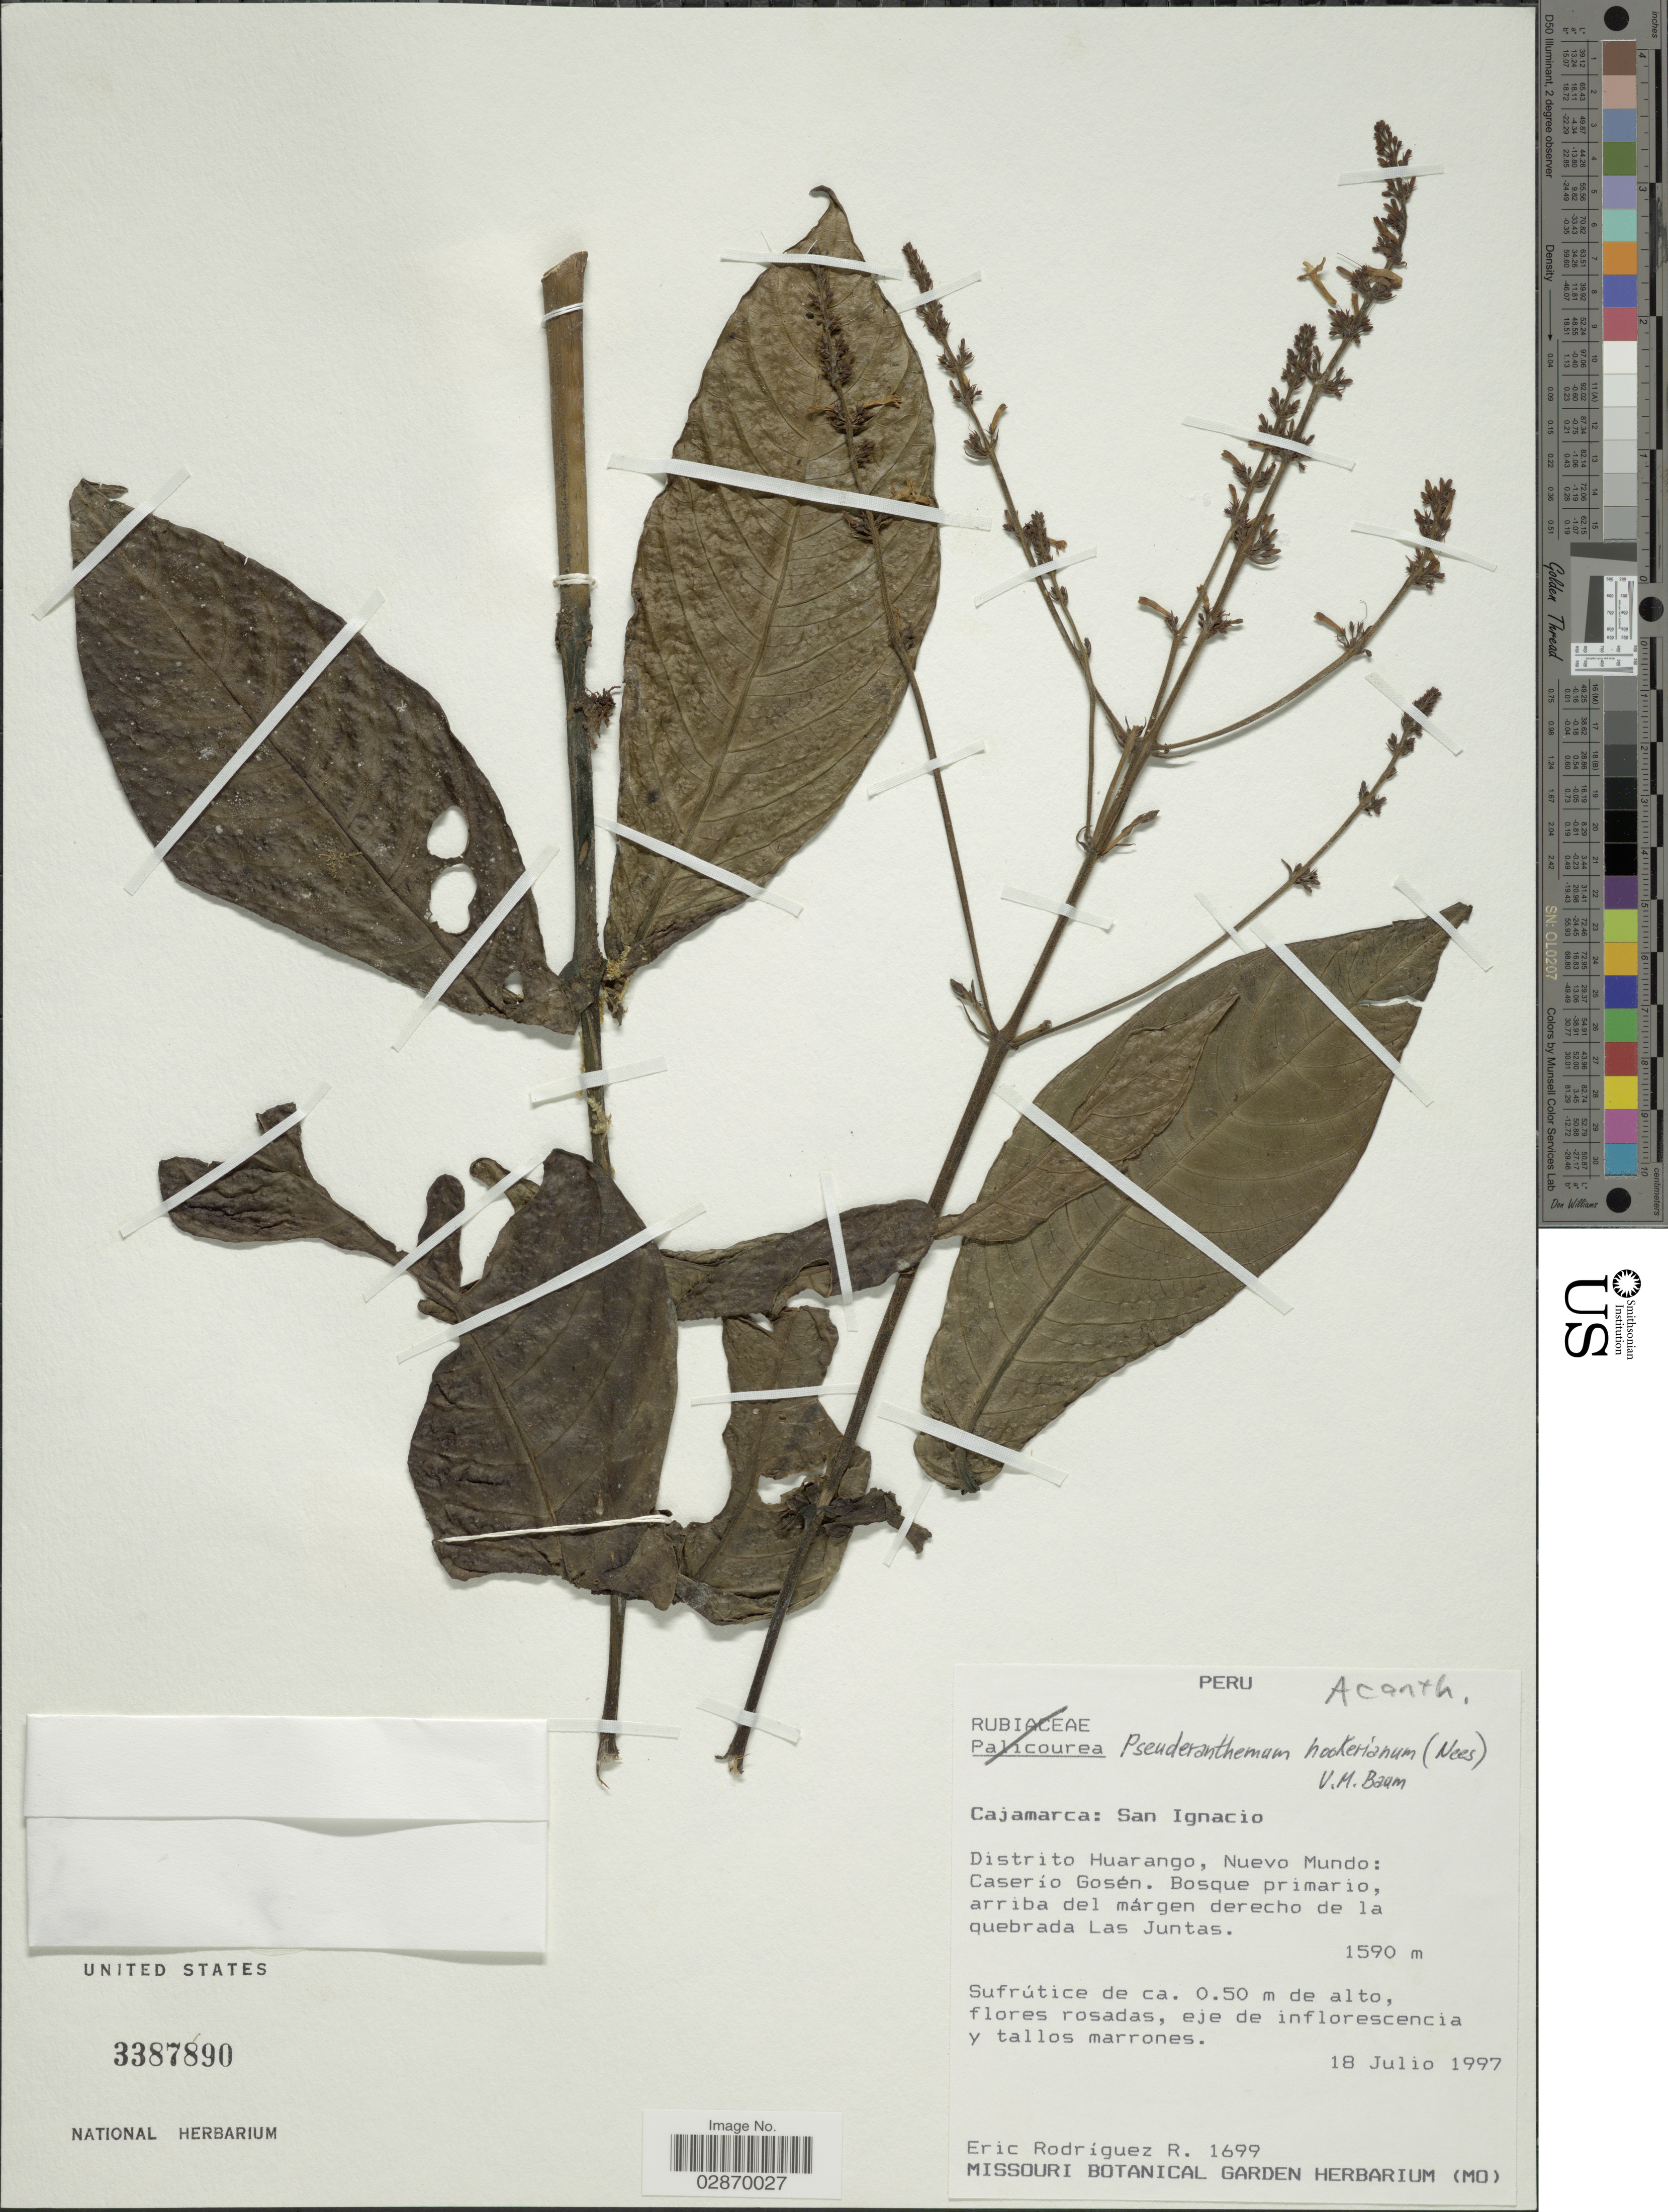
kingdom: Plantae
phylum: Tracheophyta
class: Magnoliopsida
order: Lamiales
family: Acanthaceae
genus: Pseuderanthemum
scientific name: Pseuderanthemum hookerianum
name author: (Nees) V.M. Baum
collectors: E. F. Rodrignez R.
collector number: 1699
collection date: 1997-07-18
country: Peru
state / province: Cajamarca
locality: San Ignacio, Distrito Huarango, Nuevo Mundo, Caserío Gosén, Bosque primario, arriba del márgen derecho de la quebrada Las Juntas.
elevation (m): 1590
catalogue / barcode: US 3387890